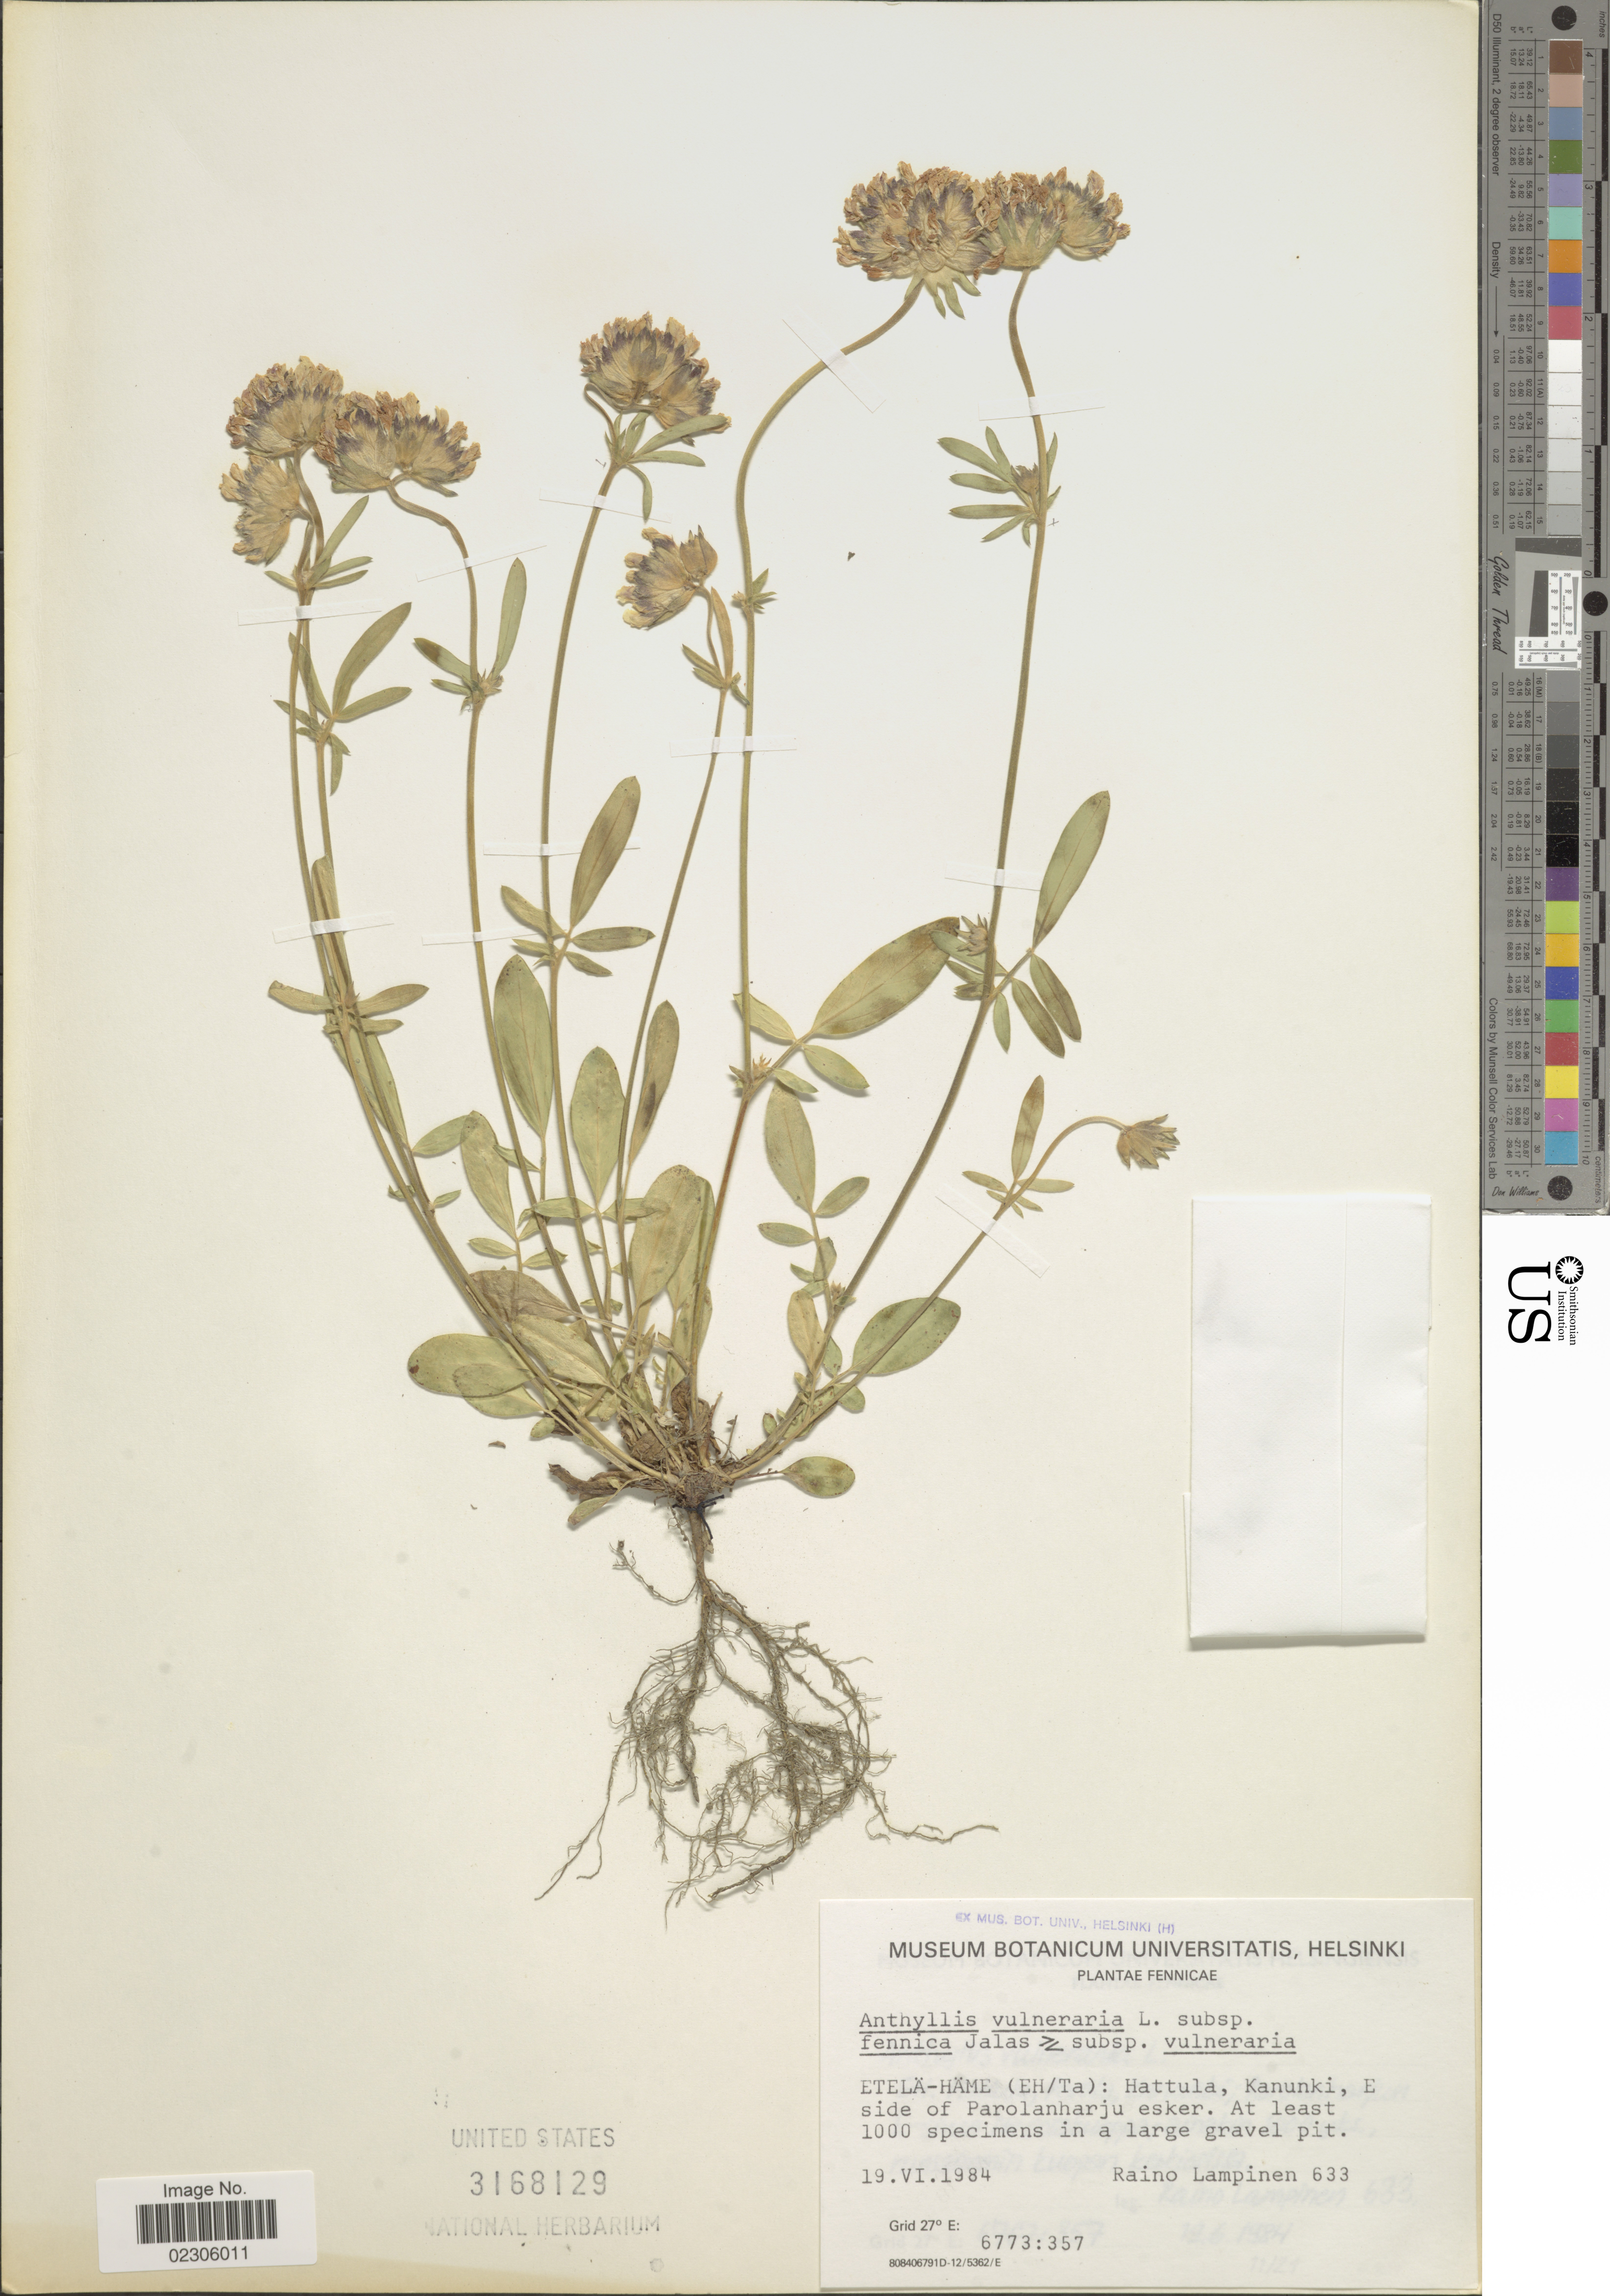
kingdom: Plantae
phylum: Tracheophyta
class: Magnoliopsida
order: Fabales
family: Fabaceae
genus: Anthyllis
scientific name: Anthyllis vulneraria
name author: L.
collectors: R. Lampinen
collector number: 633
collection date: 1984-06-19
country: Finland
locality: Fennicae, Etela-Hame (Eh/Ta), Hattula, Kanunki, E side of Parolanharju esker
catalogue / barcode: US 3168129